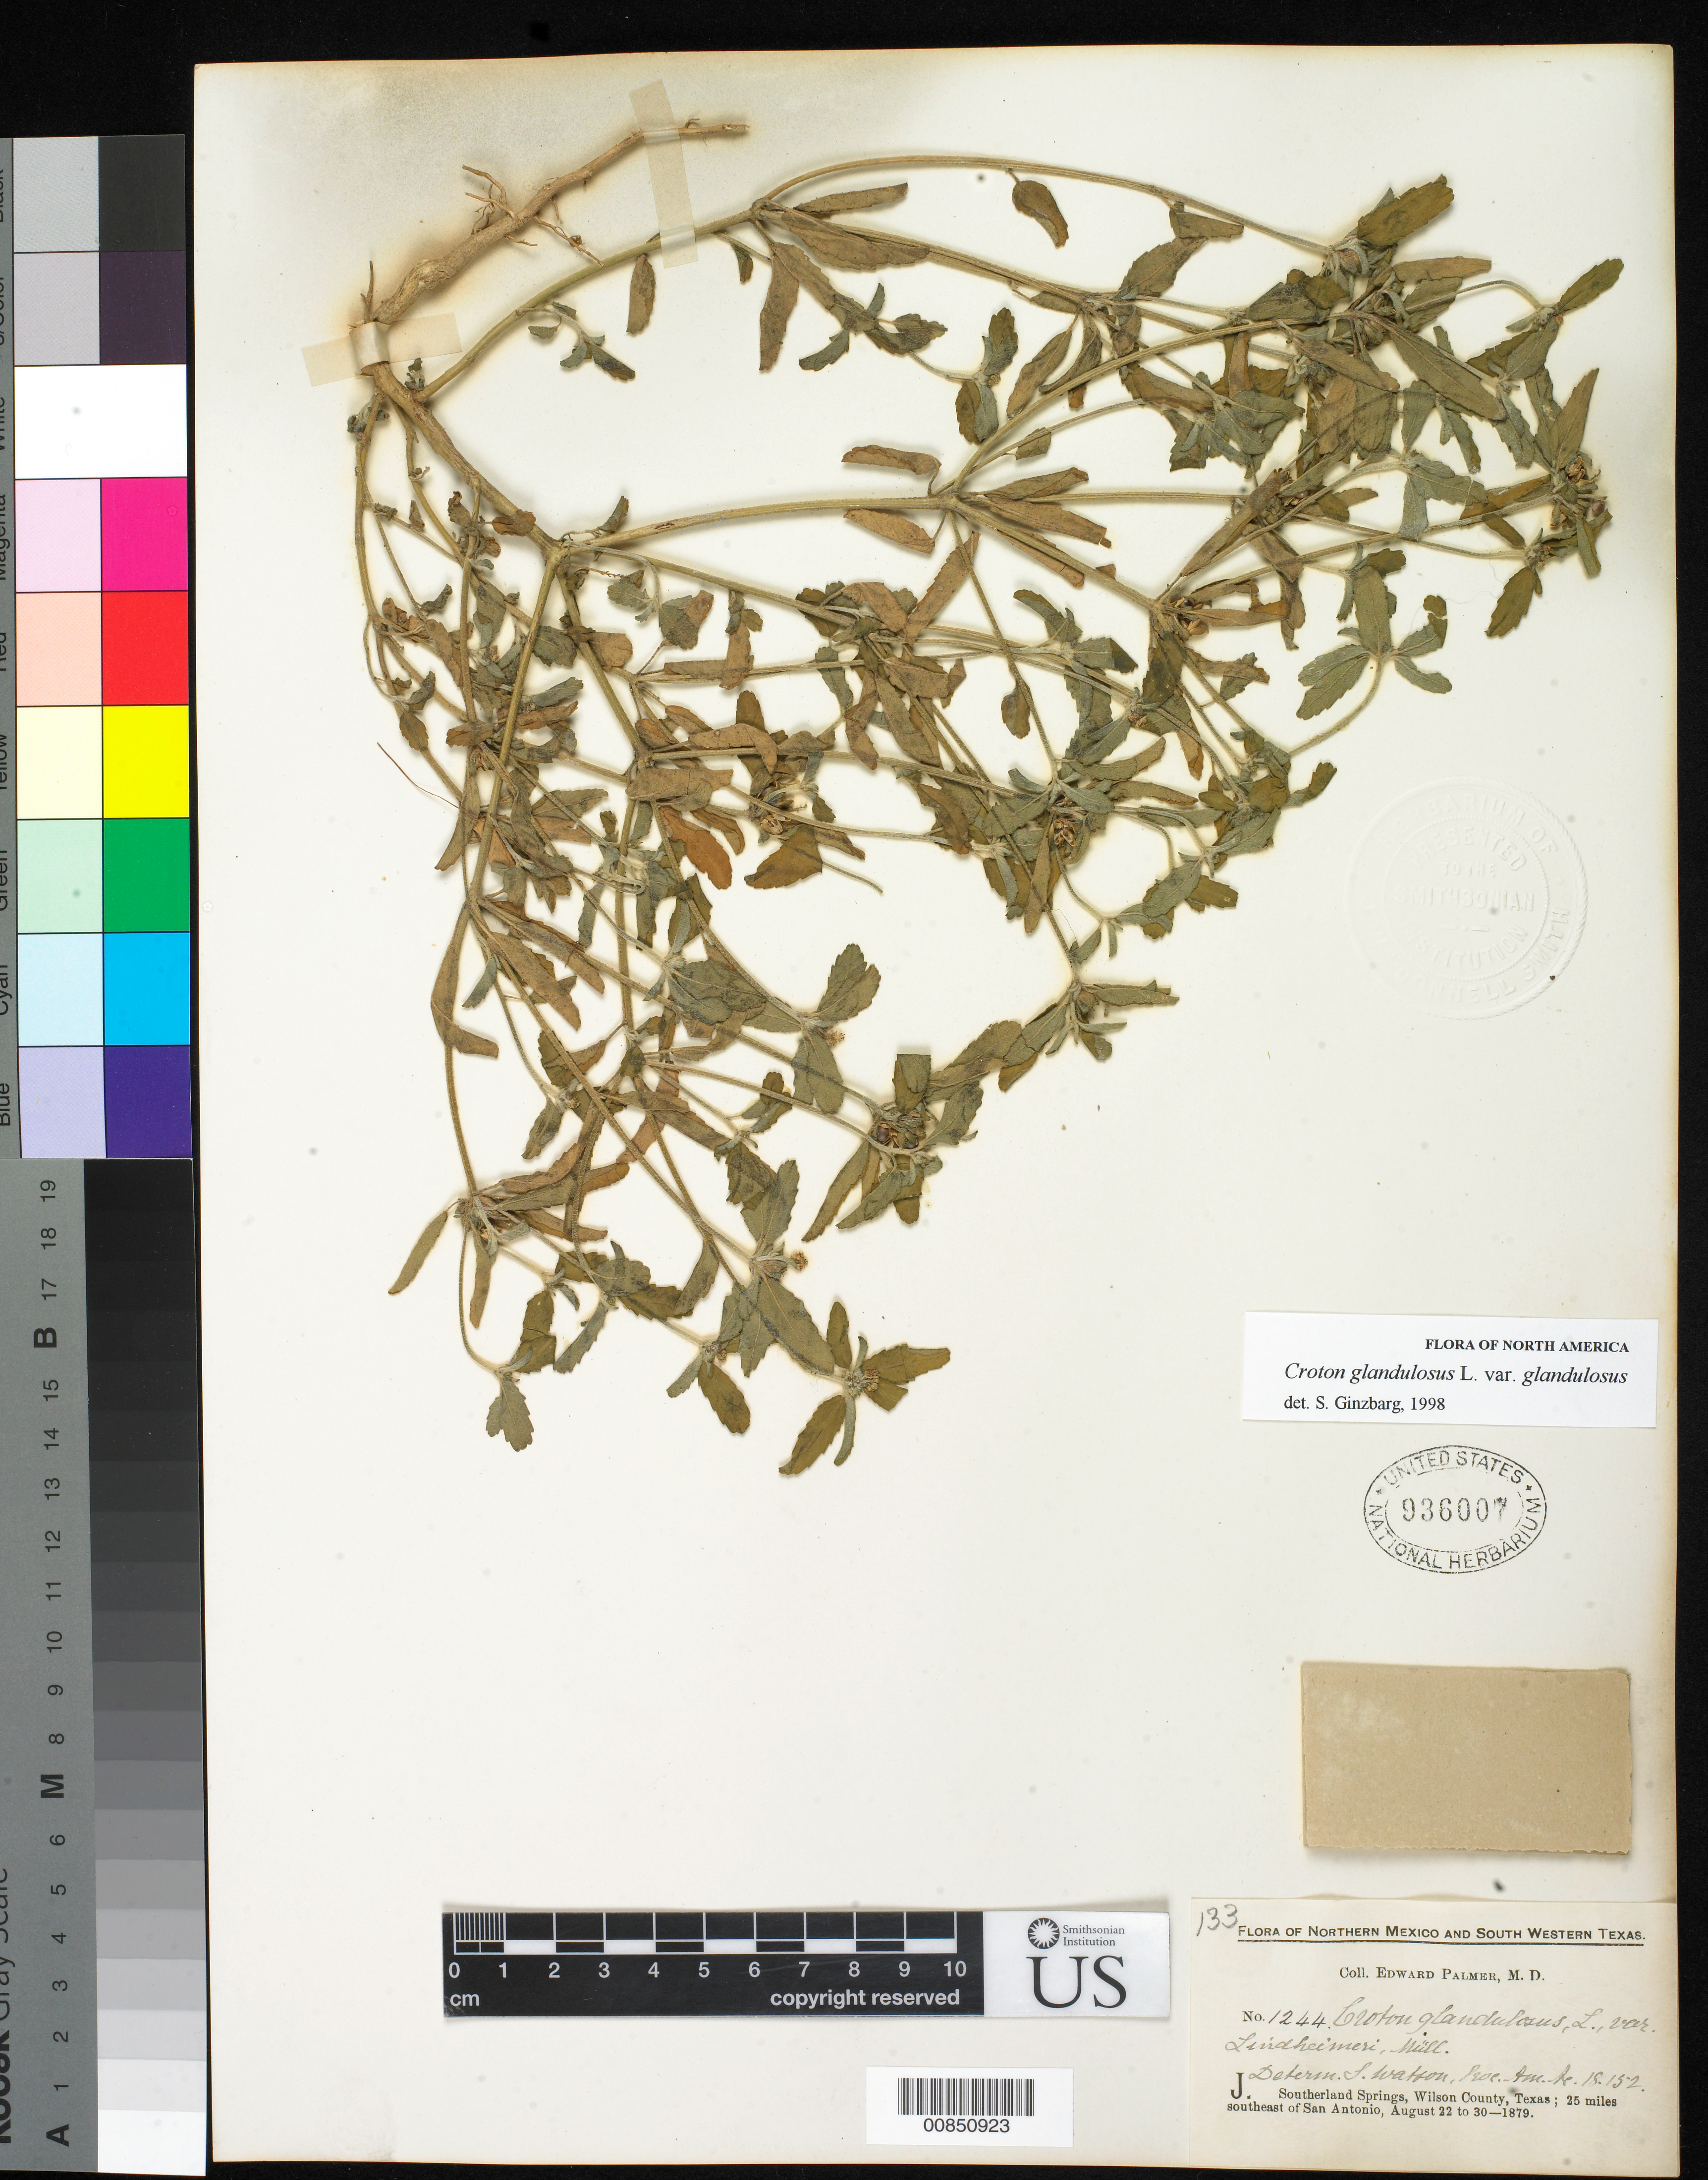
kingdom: Plantae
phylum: Tracheophyta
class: Magnoliopsida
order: Malpighiales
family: Euphorbiaceae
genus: Croton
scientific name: Croton glandulosus var. glandulosus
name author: L.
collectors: E. Palmer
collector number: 1244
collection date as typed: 22 Aug 1879 to 30 Aug 1879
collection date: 1879-08-22/1879-08-30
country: United States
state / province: Texas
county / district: Wilson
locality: J. Southerland Springs, Wilson County, Texas; 25 miles southeast of San Antonio.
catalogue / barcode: US 936007